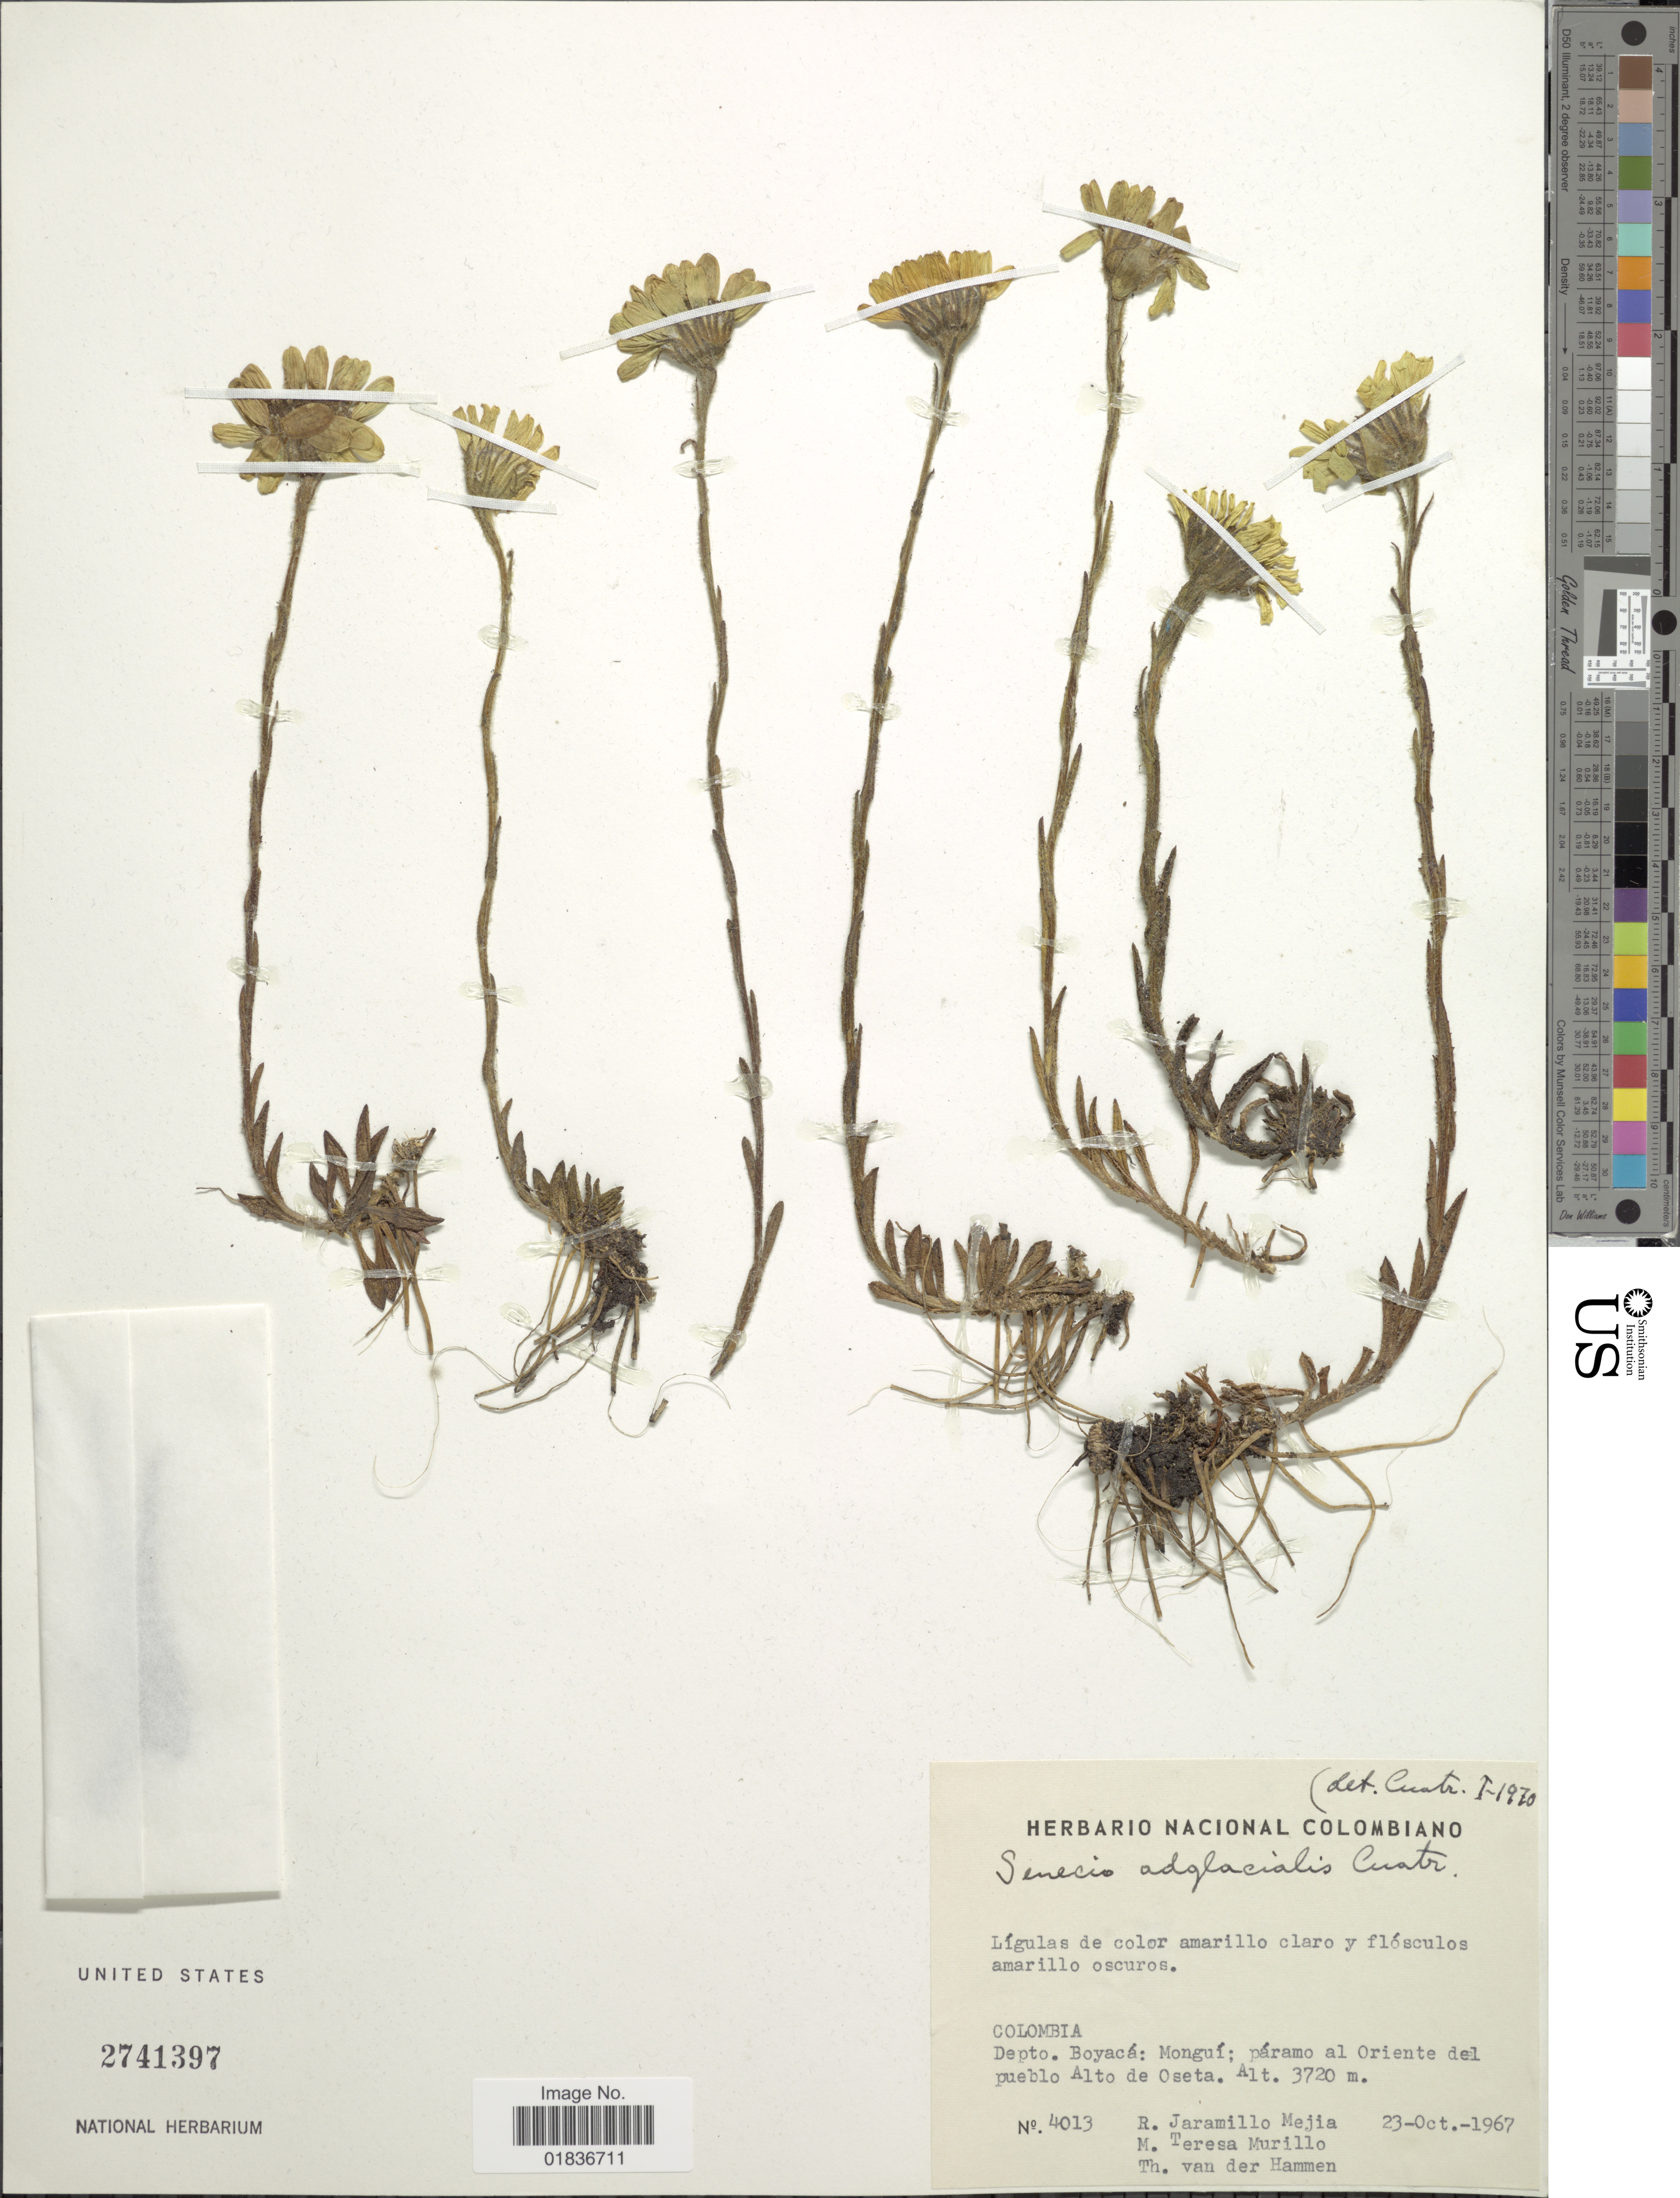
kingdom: Plantae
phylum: Tracheophyta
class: Magnoliopsida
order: Asterales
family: Asteraceae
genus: Senecio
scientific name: Senecio adglacialis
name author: Cuatrec.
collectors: R. Jaramillo M., M. Murillo & T. Hammen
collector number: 4013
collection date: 1967-10-23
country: Colombia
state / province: Boyacá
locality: Depto. Boyacá: Mongui; parmao al Oriente del pueblo Alto de Oseta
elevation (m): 3720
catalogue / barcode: US 2741397